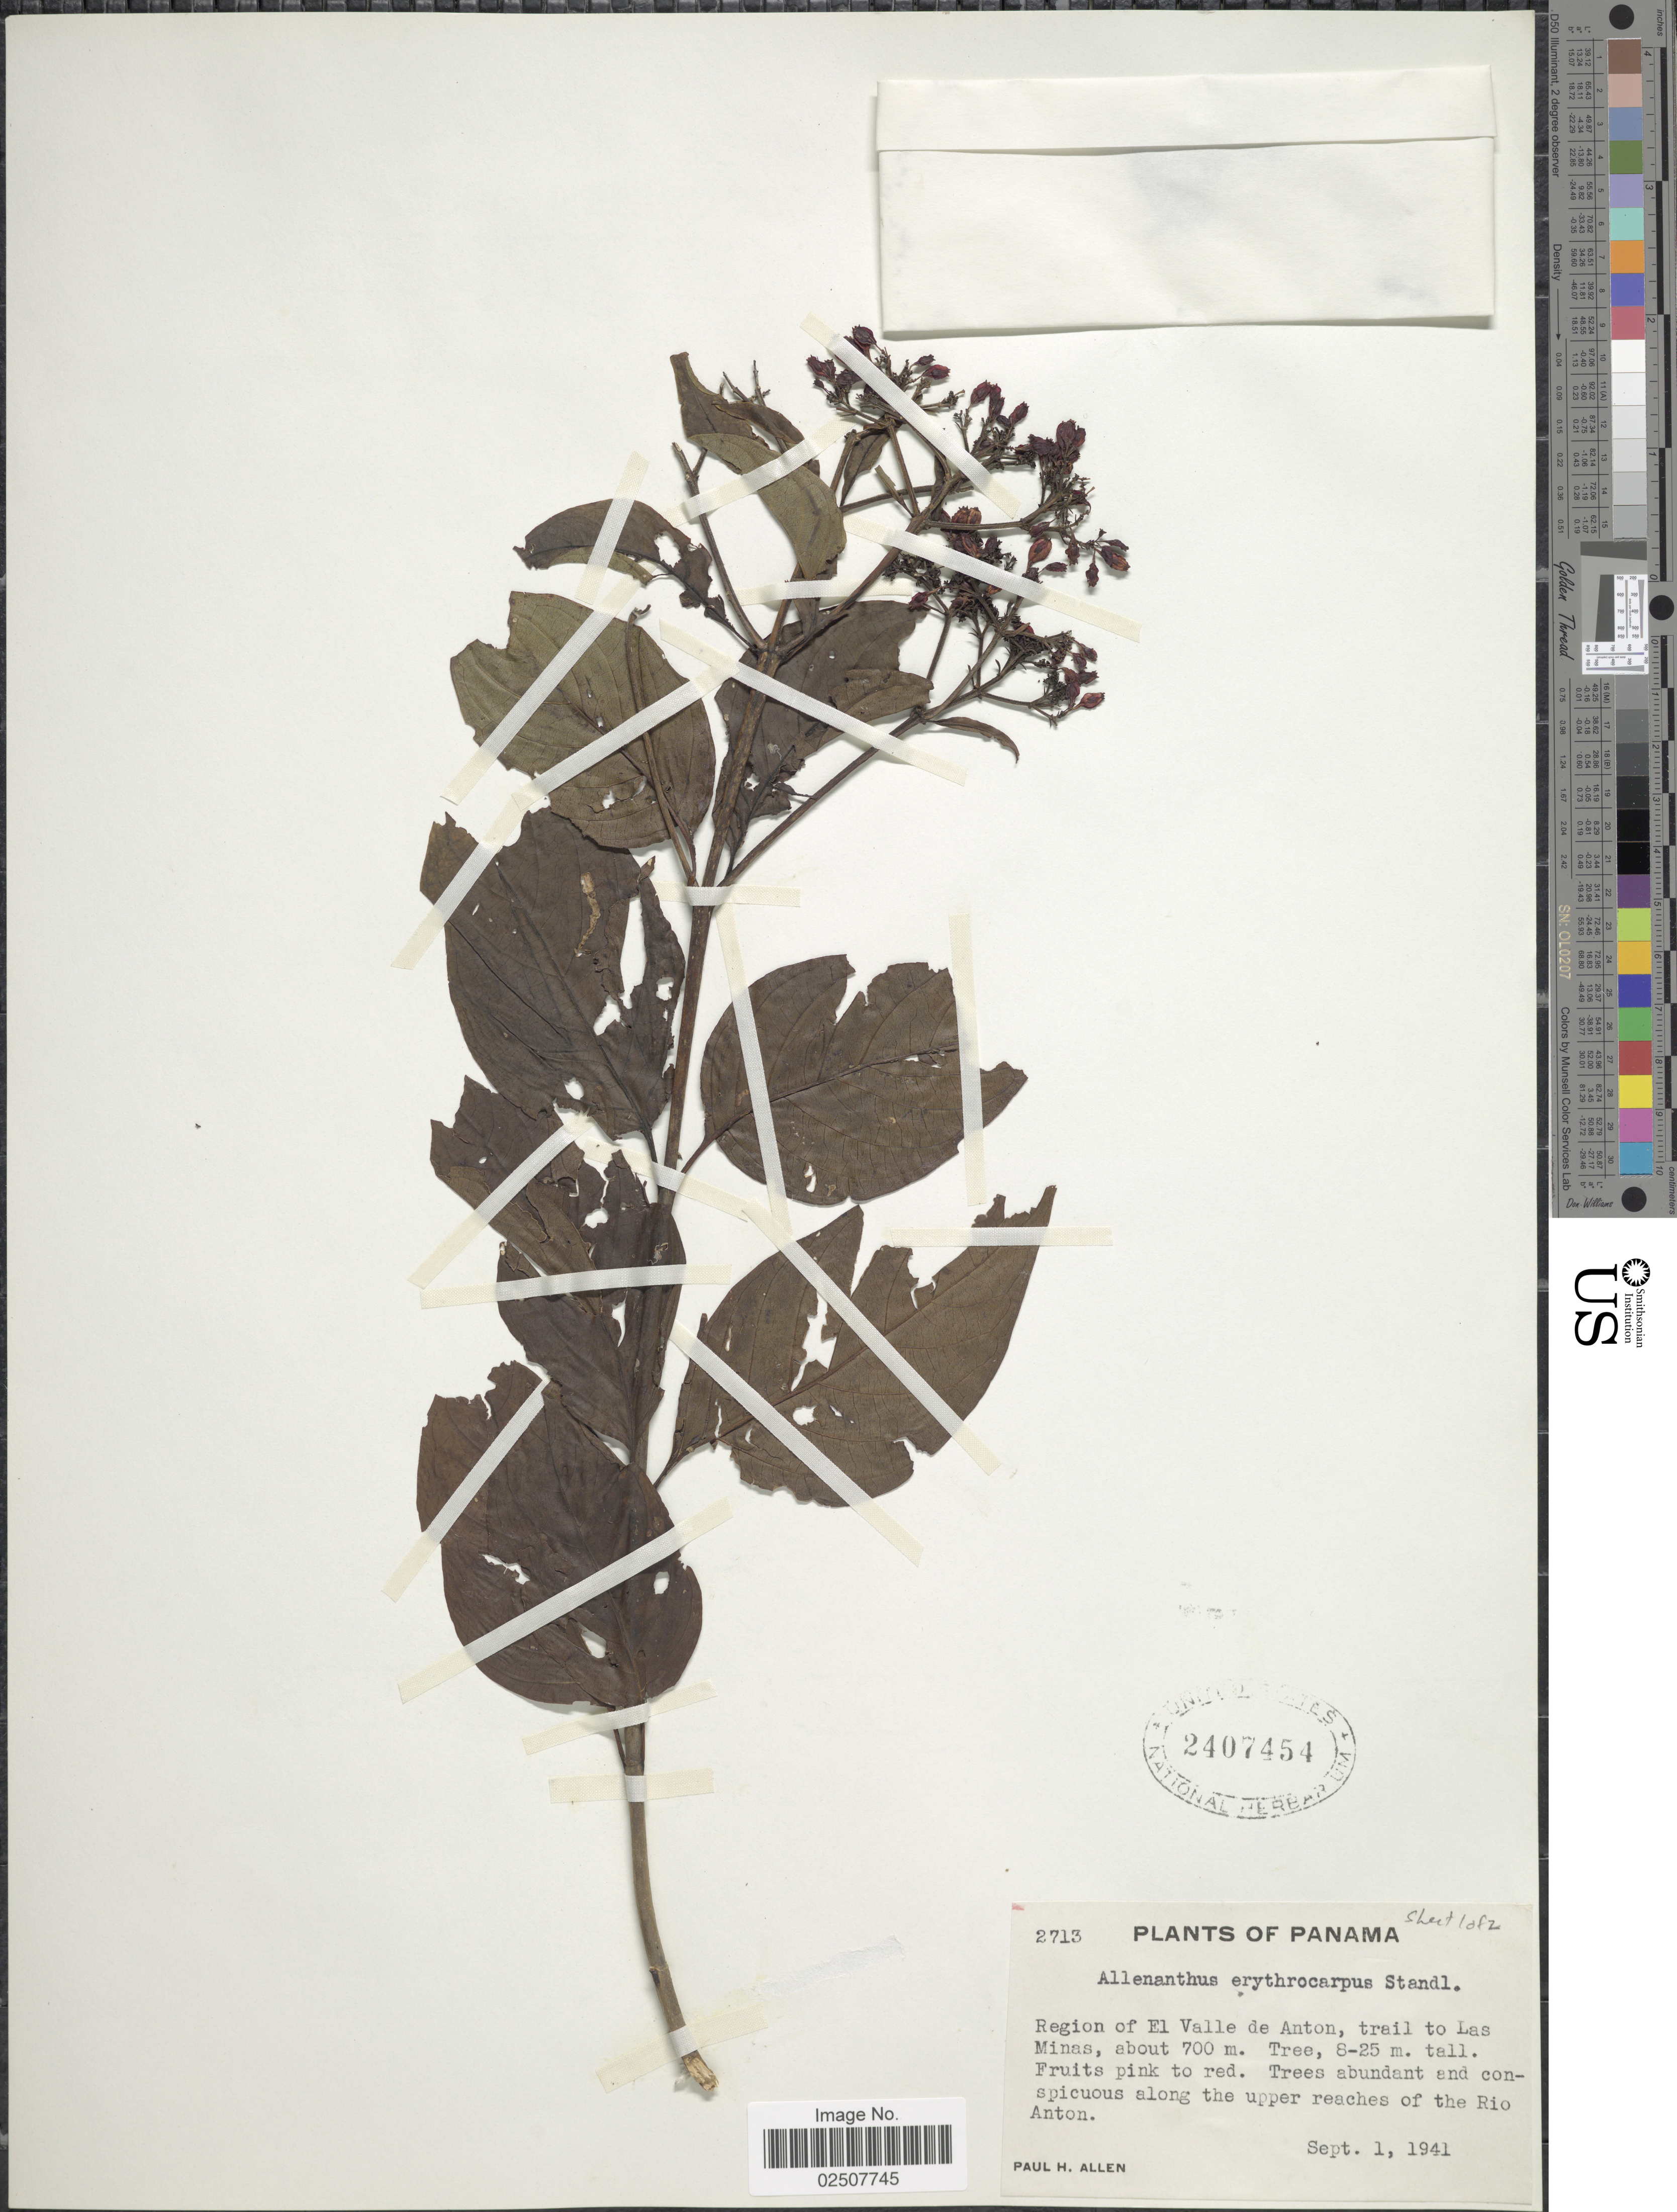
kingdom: Plantae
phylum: Tracheophyta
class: Magnoliopsida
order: Gentianales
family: Rubiaceae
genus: Allenanthus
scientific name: Allenanthus erythrocarpus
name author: Standl. in Woodson & Schery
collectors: P. H. Allen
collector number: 2713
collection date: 1941-09-01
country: Panama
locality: Region of El Valle de Anton, trail to Las Minas, about 700 m. along the upper reaches of the Rio Anton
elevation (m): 700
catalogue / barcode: US 2407454